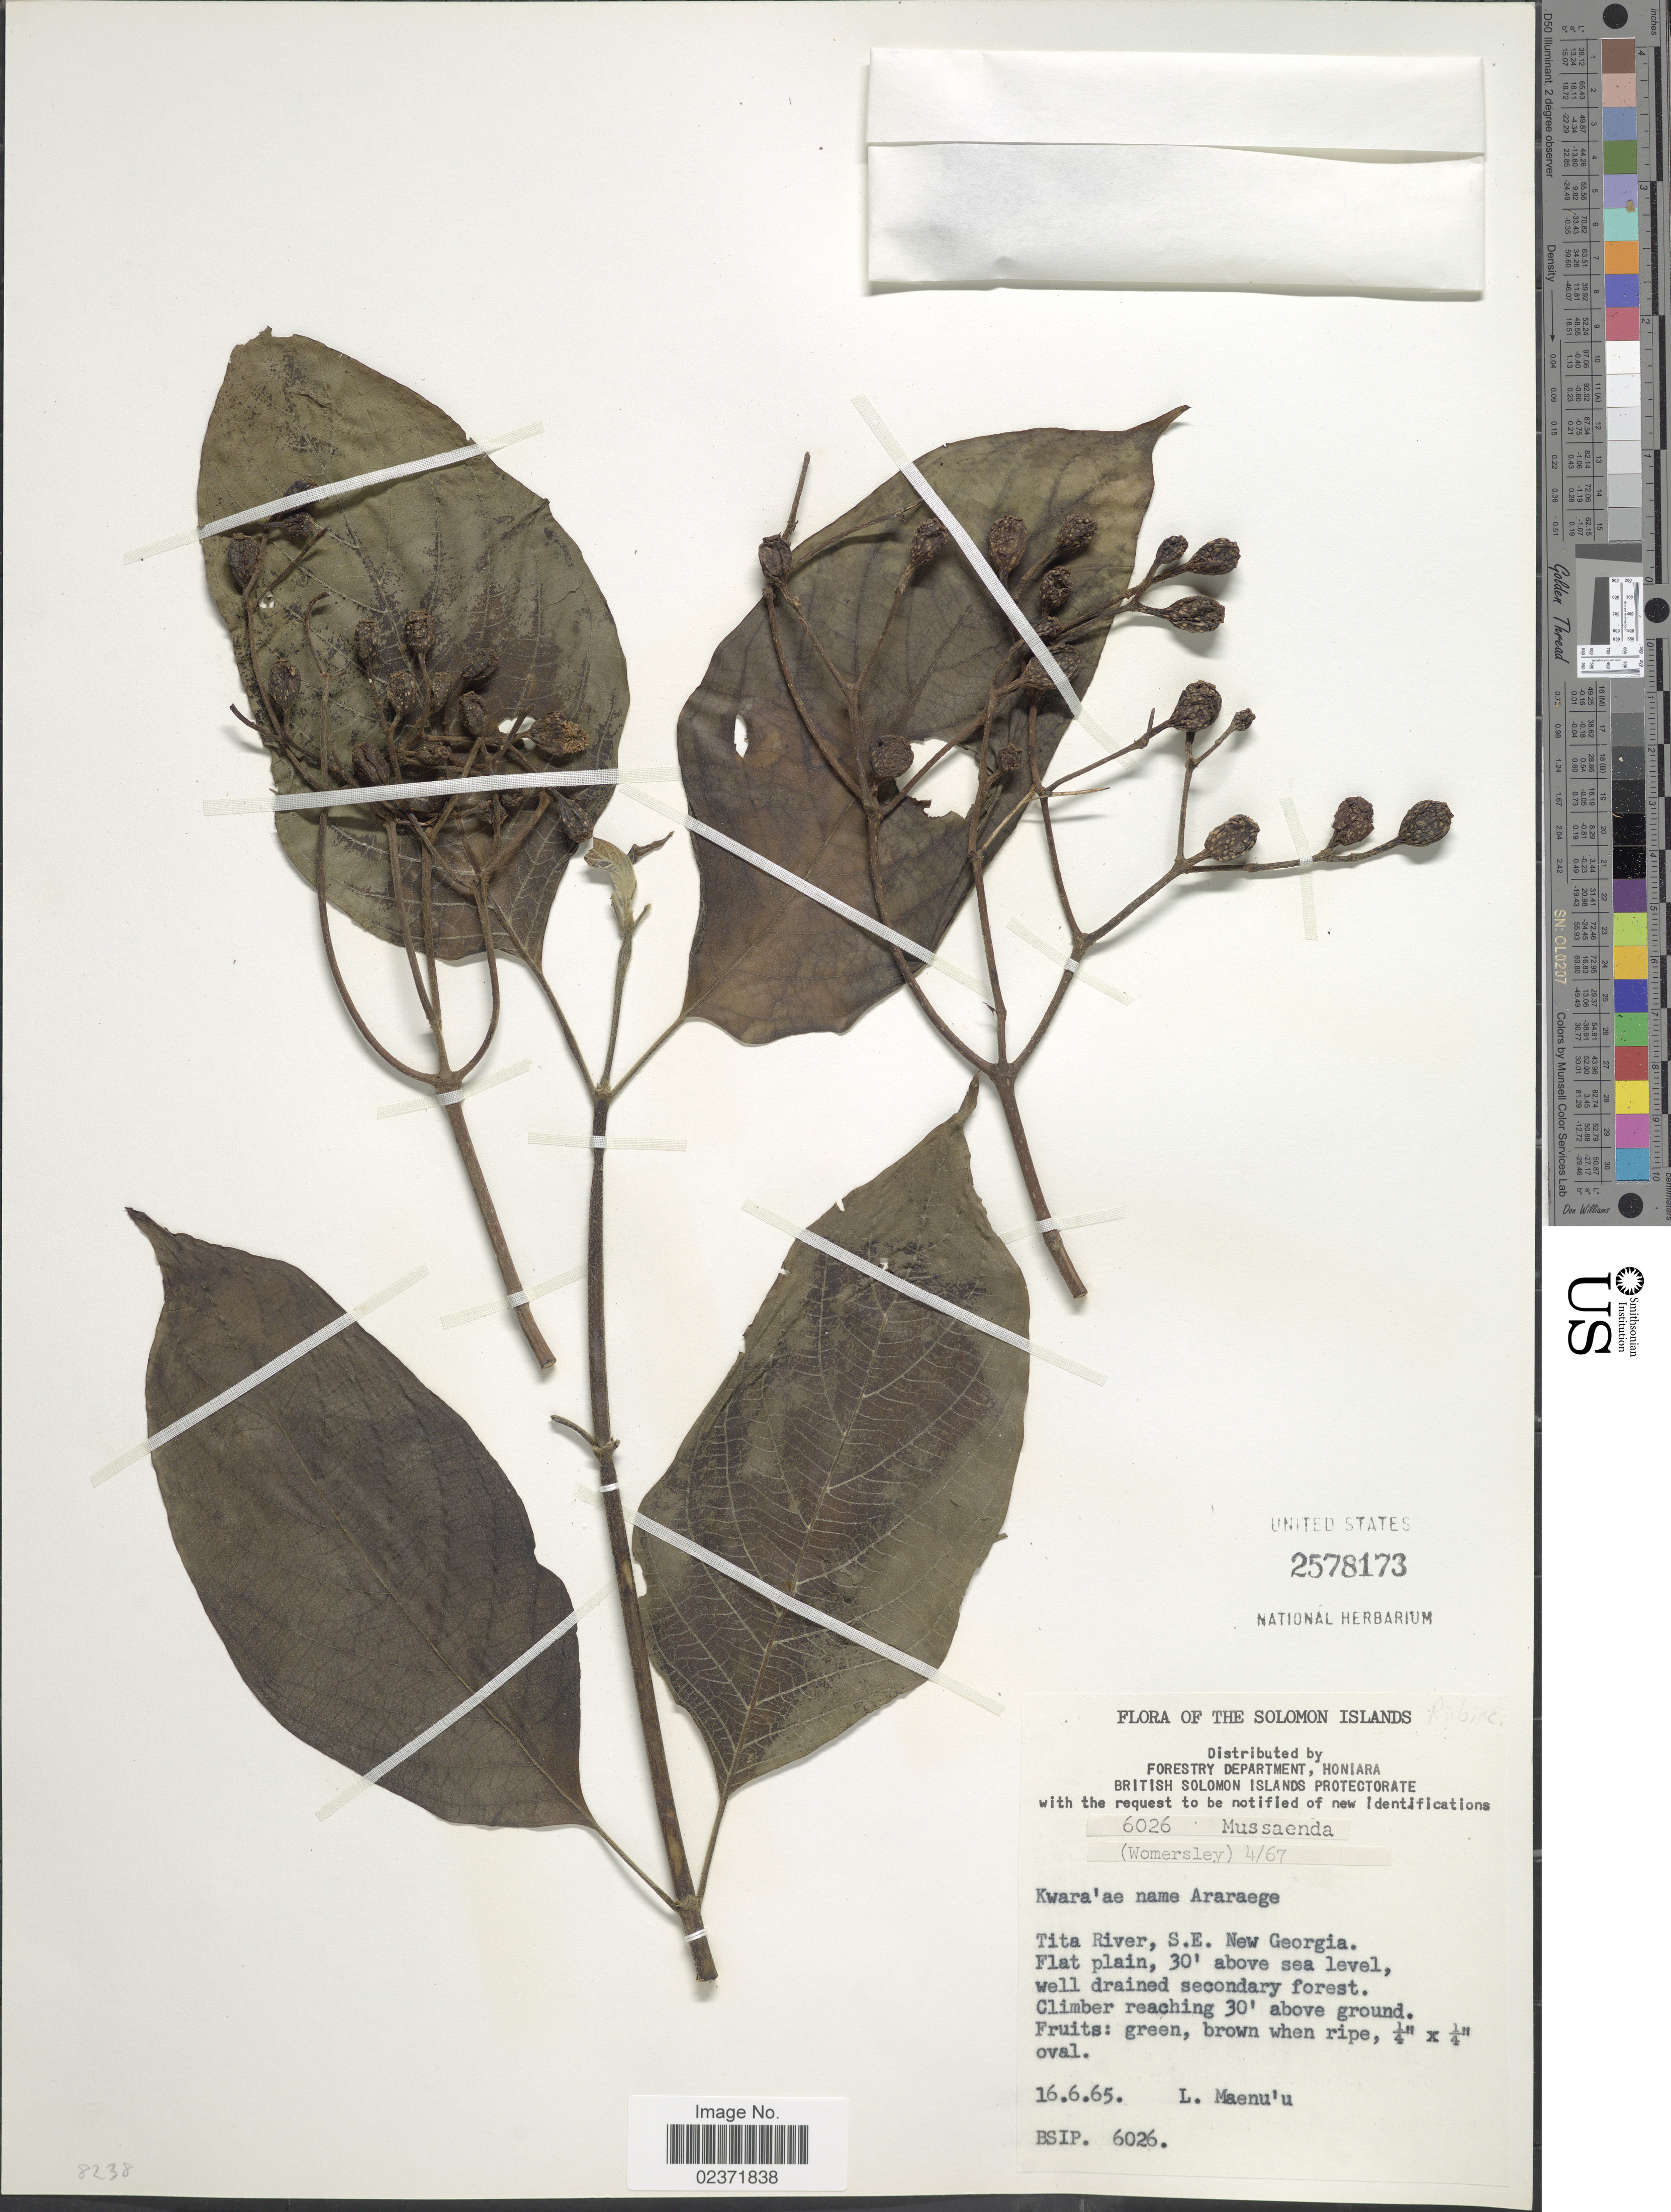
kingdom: Plantae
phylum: Tracheophyta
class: Magnoliopsida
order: Gentianales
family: Rubiaceae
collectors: L. Maenu'u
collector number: BSIP? 6026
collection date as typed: Transcribed d/m/y: 16/6/65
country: Solomon Islands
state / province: Solomon Islands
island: New Georgia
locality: Tita River, S.E. New Georgia.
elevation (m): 9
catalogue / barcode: US 2578173